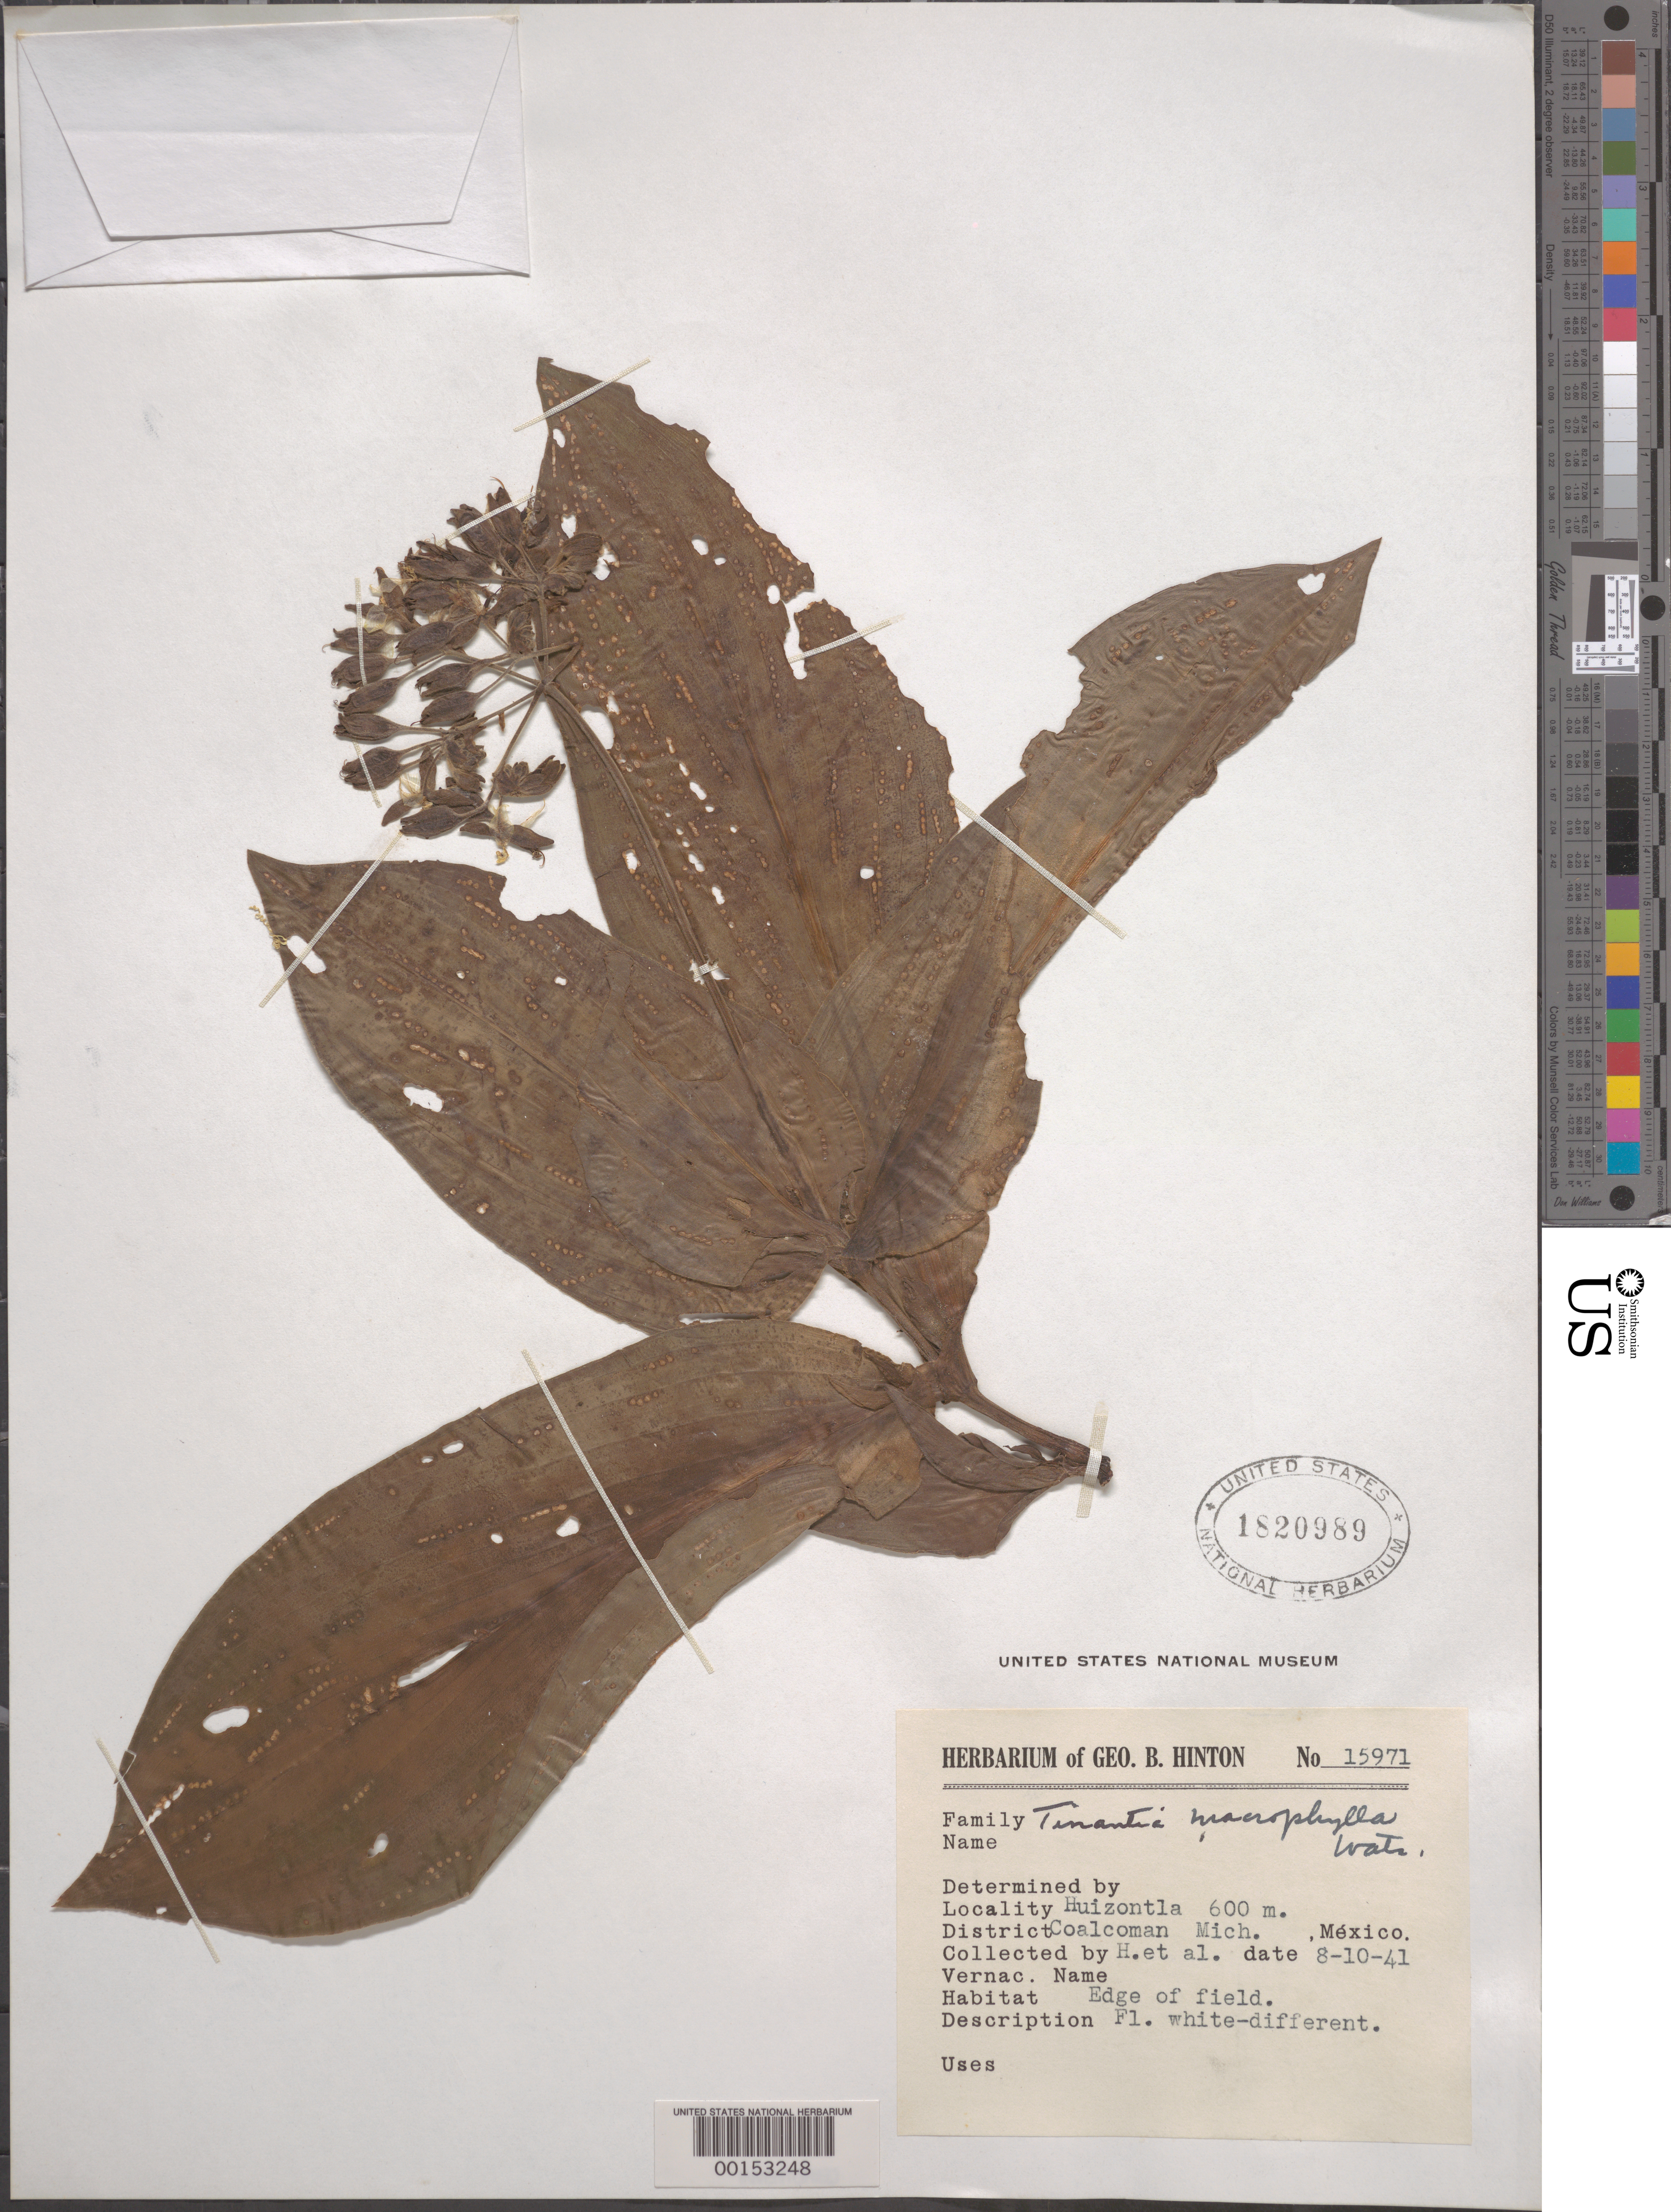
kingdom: Plantae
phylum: Tracheophyta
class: Liliopsida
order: Commelinales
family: Commelinaceae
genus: Tinantia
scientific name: Tinantia macrophylla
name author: S. Watson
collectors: G. B. Hinton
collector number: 15971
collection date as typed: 10 Aug 1941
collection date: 1941-08-10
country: Mexico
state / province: Michoacán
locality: Coalcomán, Uizontla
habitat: Edge of field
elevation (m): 600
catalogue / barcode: US 1820989